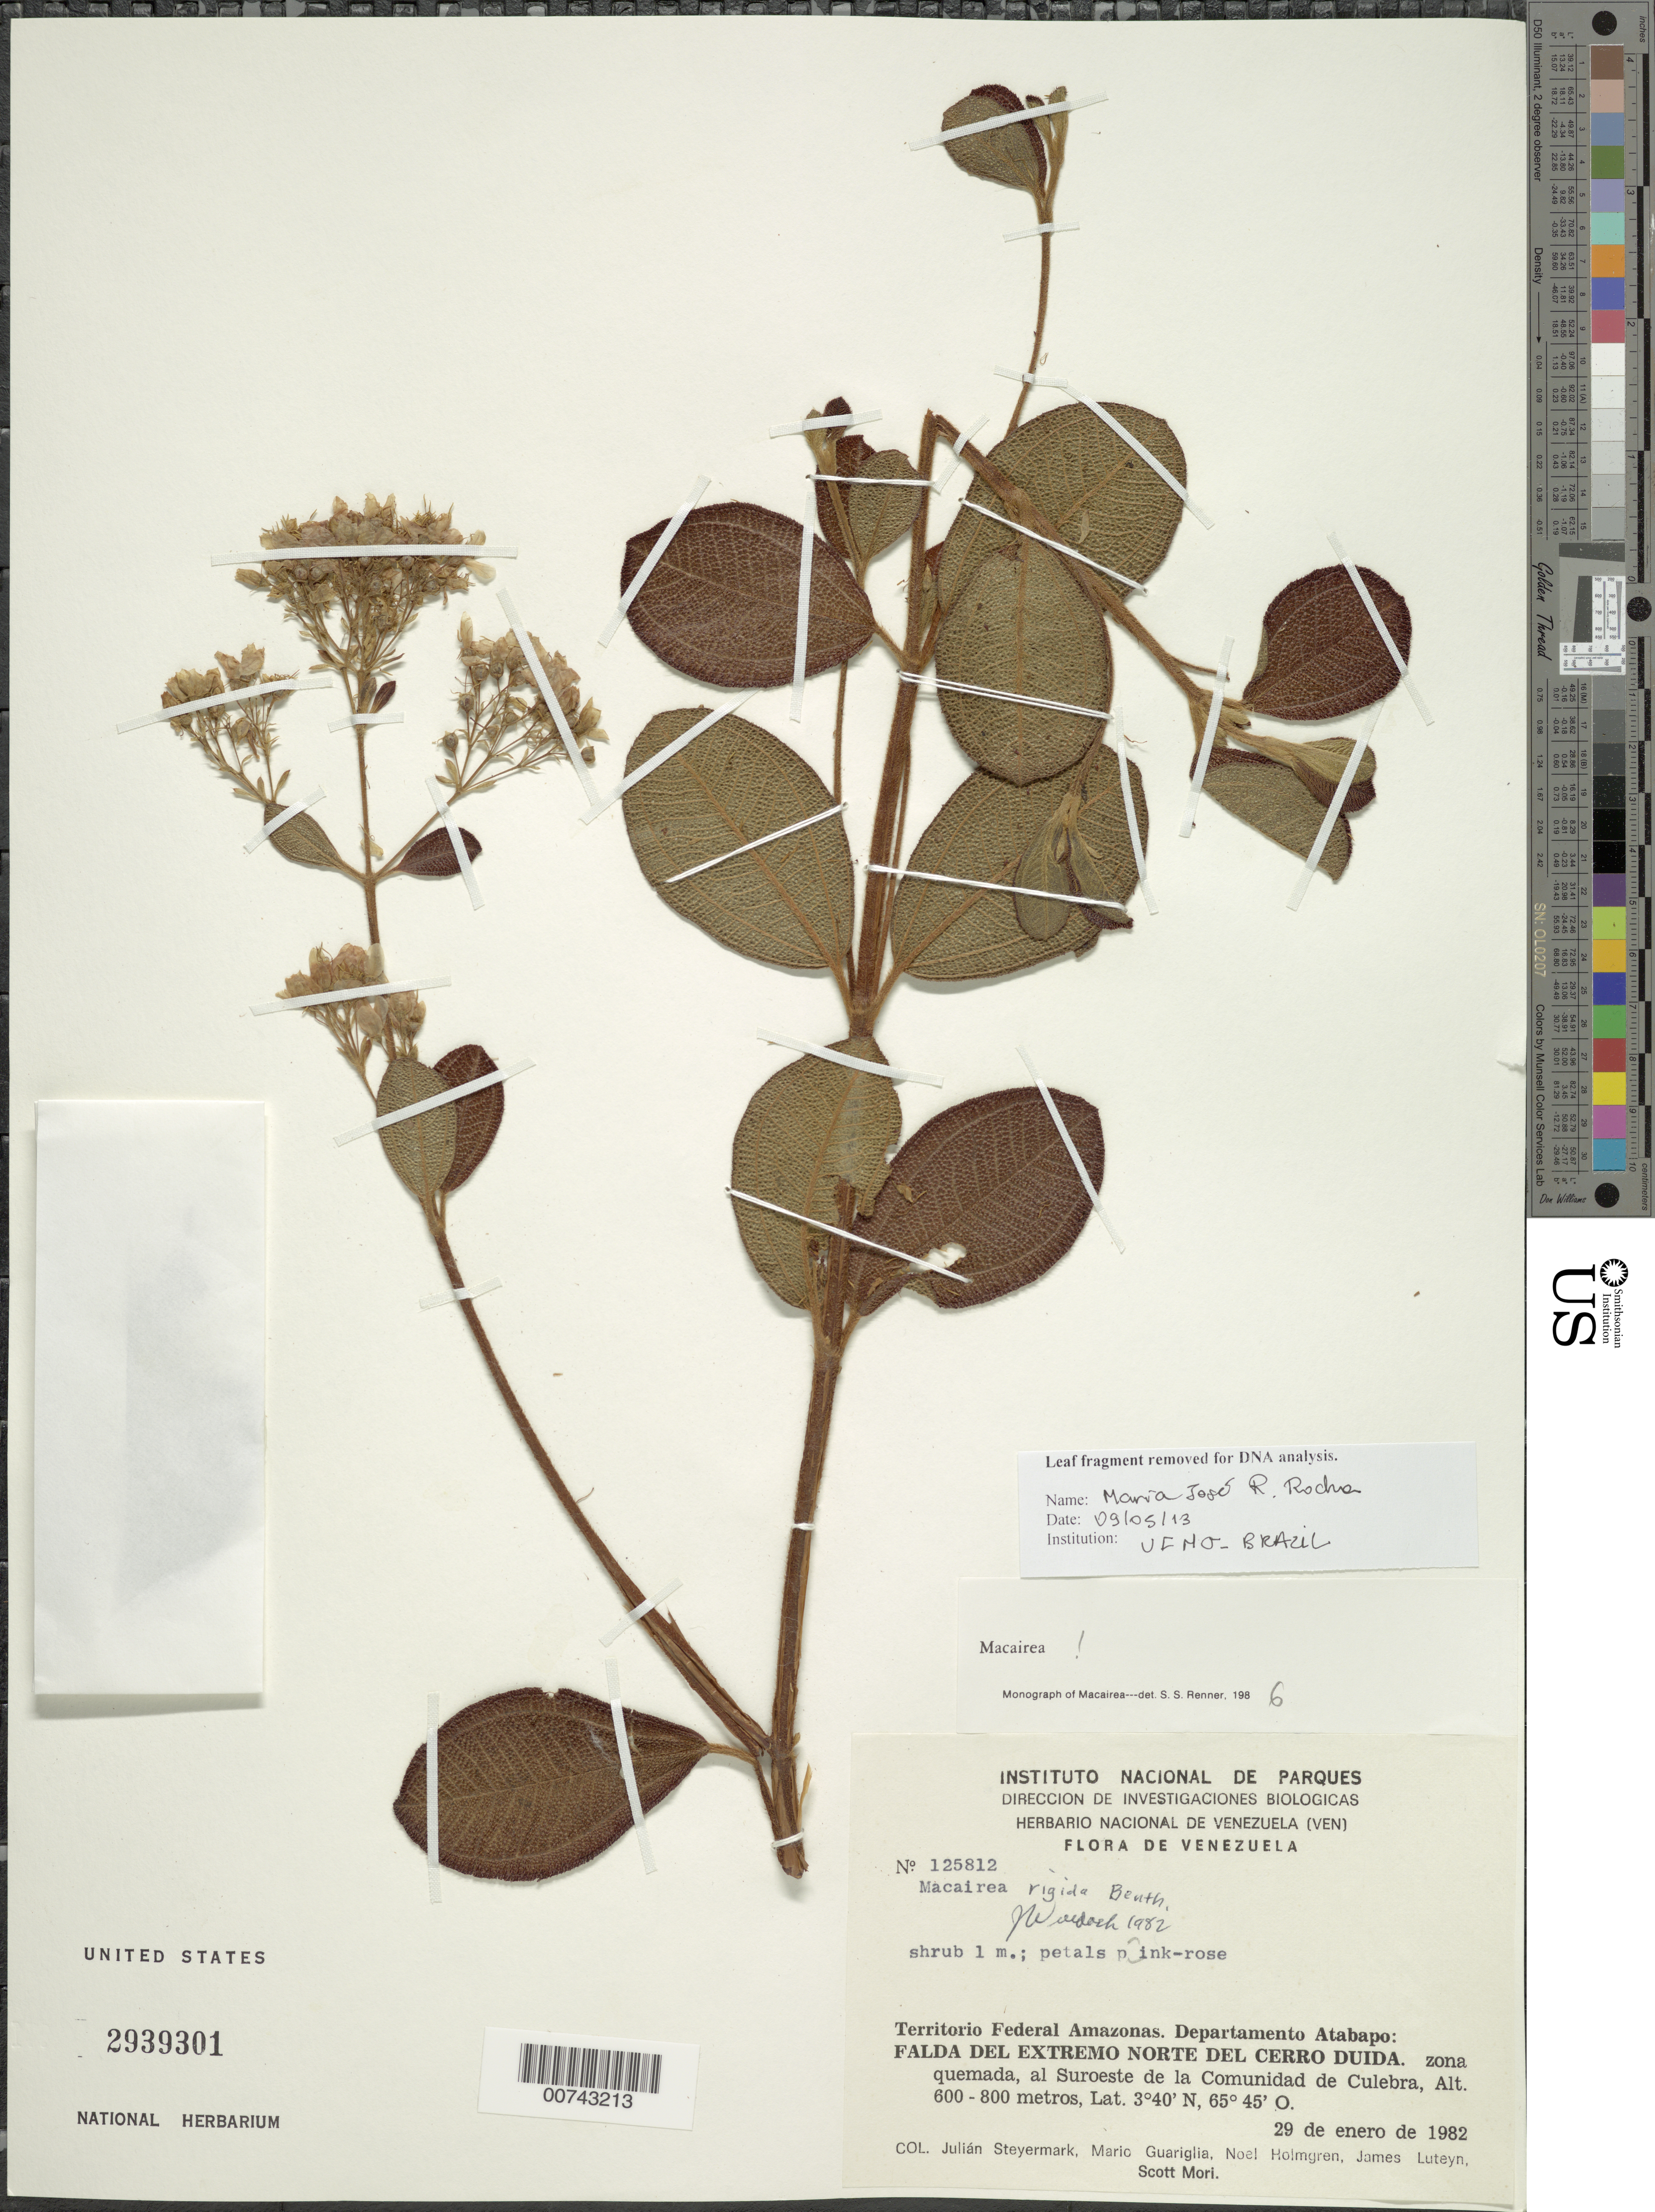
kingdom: Plantae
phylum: Tracheophyta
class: Magnoliopsida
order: Myrtales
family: Melastomataceae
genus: Macairea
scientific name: Macairea rigida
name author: Benth.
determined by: Wurdack, John J., (US), US (UNITED STATES)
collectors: J. Steyermark, M. Guariglia P., N. H. Holmgren, J. L. Luteyn & S. Mori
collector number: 125812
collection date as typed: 29-Jan-82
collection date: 1982-01-29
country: Venezuela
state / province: Amazonas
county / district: Atabapo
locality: Río Cunucunuma, zona quemada, al Suroeste de la Communidades de Culebra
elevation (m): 600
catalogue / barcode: US 2939301